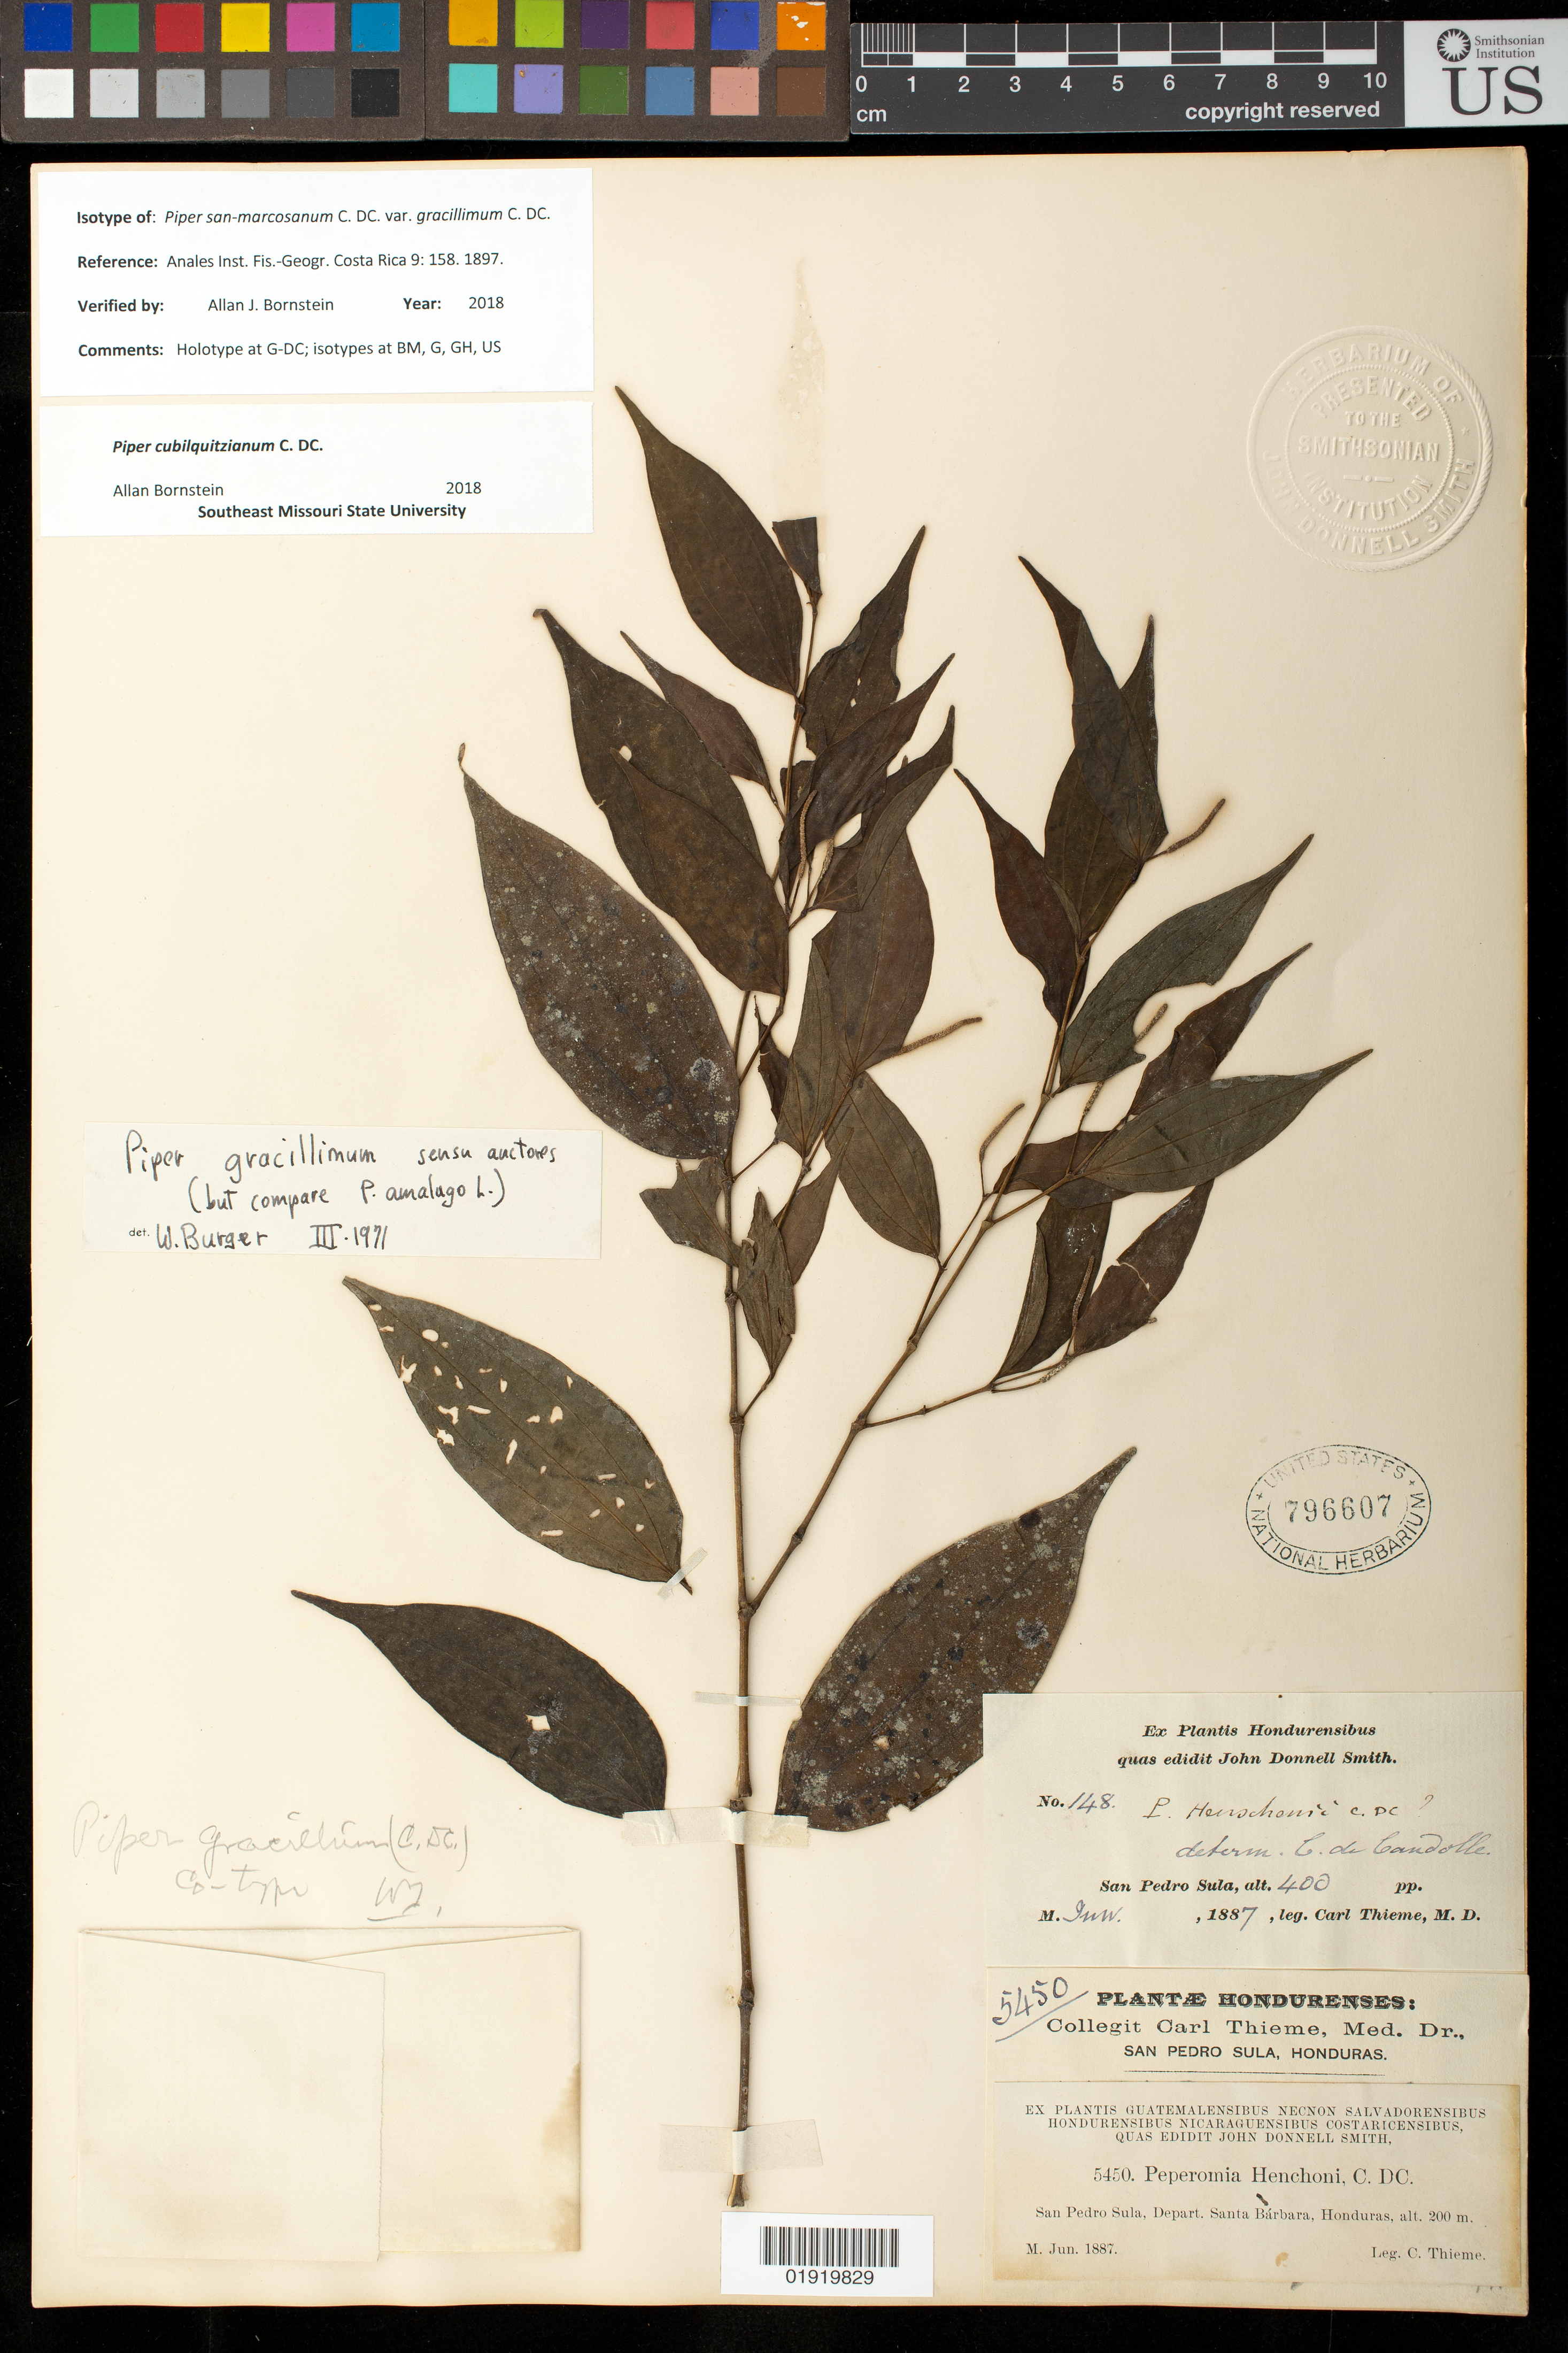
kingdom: Plantae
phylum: Tracheophyta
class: Magnoliopsida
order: Piperales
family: Piperaceae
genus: Piper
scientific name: Piper san-marcosanum var. gracillimum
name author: C. DC.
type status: Isotype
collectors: C. Thieme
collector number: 5450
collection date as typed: Jun 1887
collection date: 1887-06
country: Honduras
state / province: Santa Bárbara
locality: San Pedro Sula, Depart. Santa Bárbara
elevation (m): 200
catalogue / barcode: US 796607